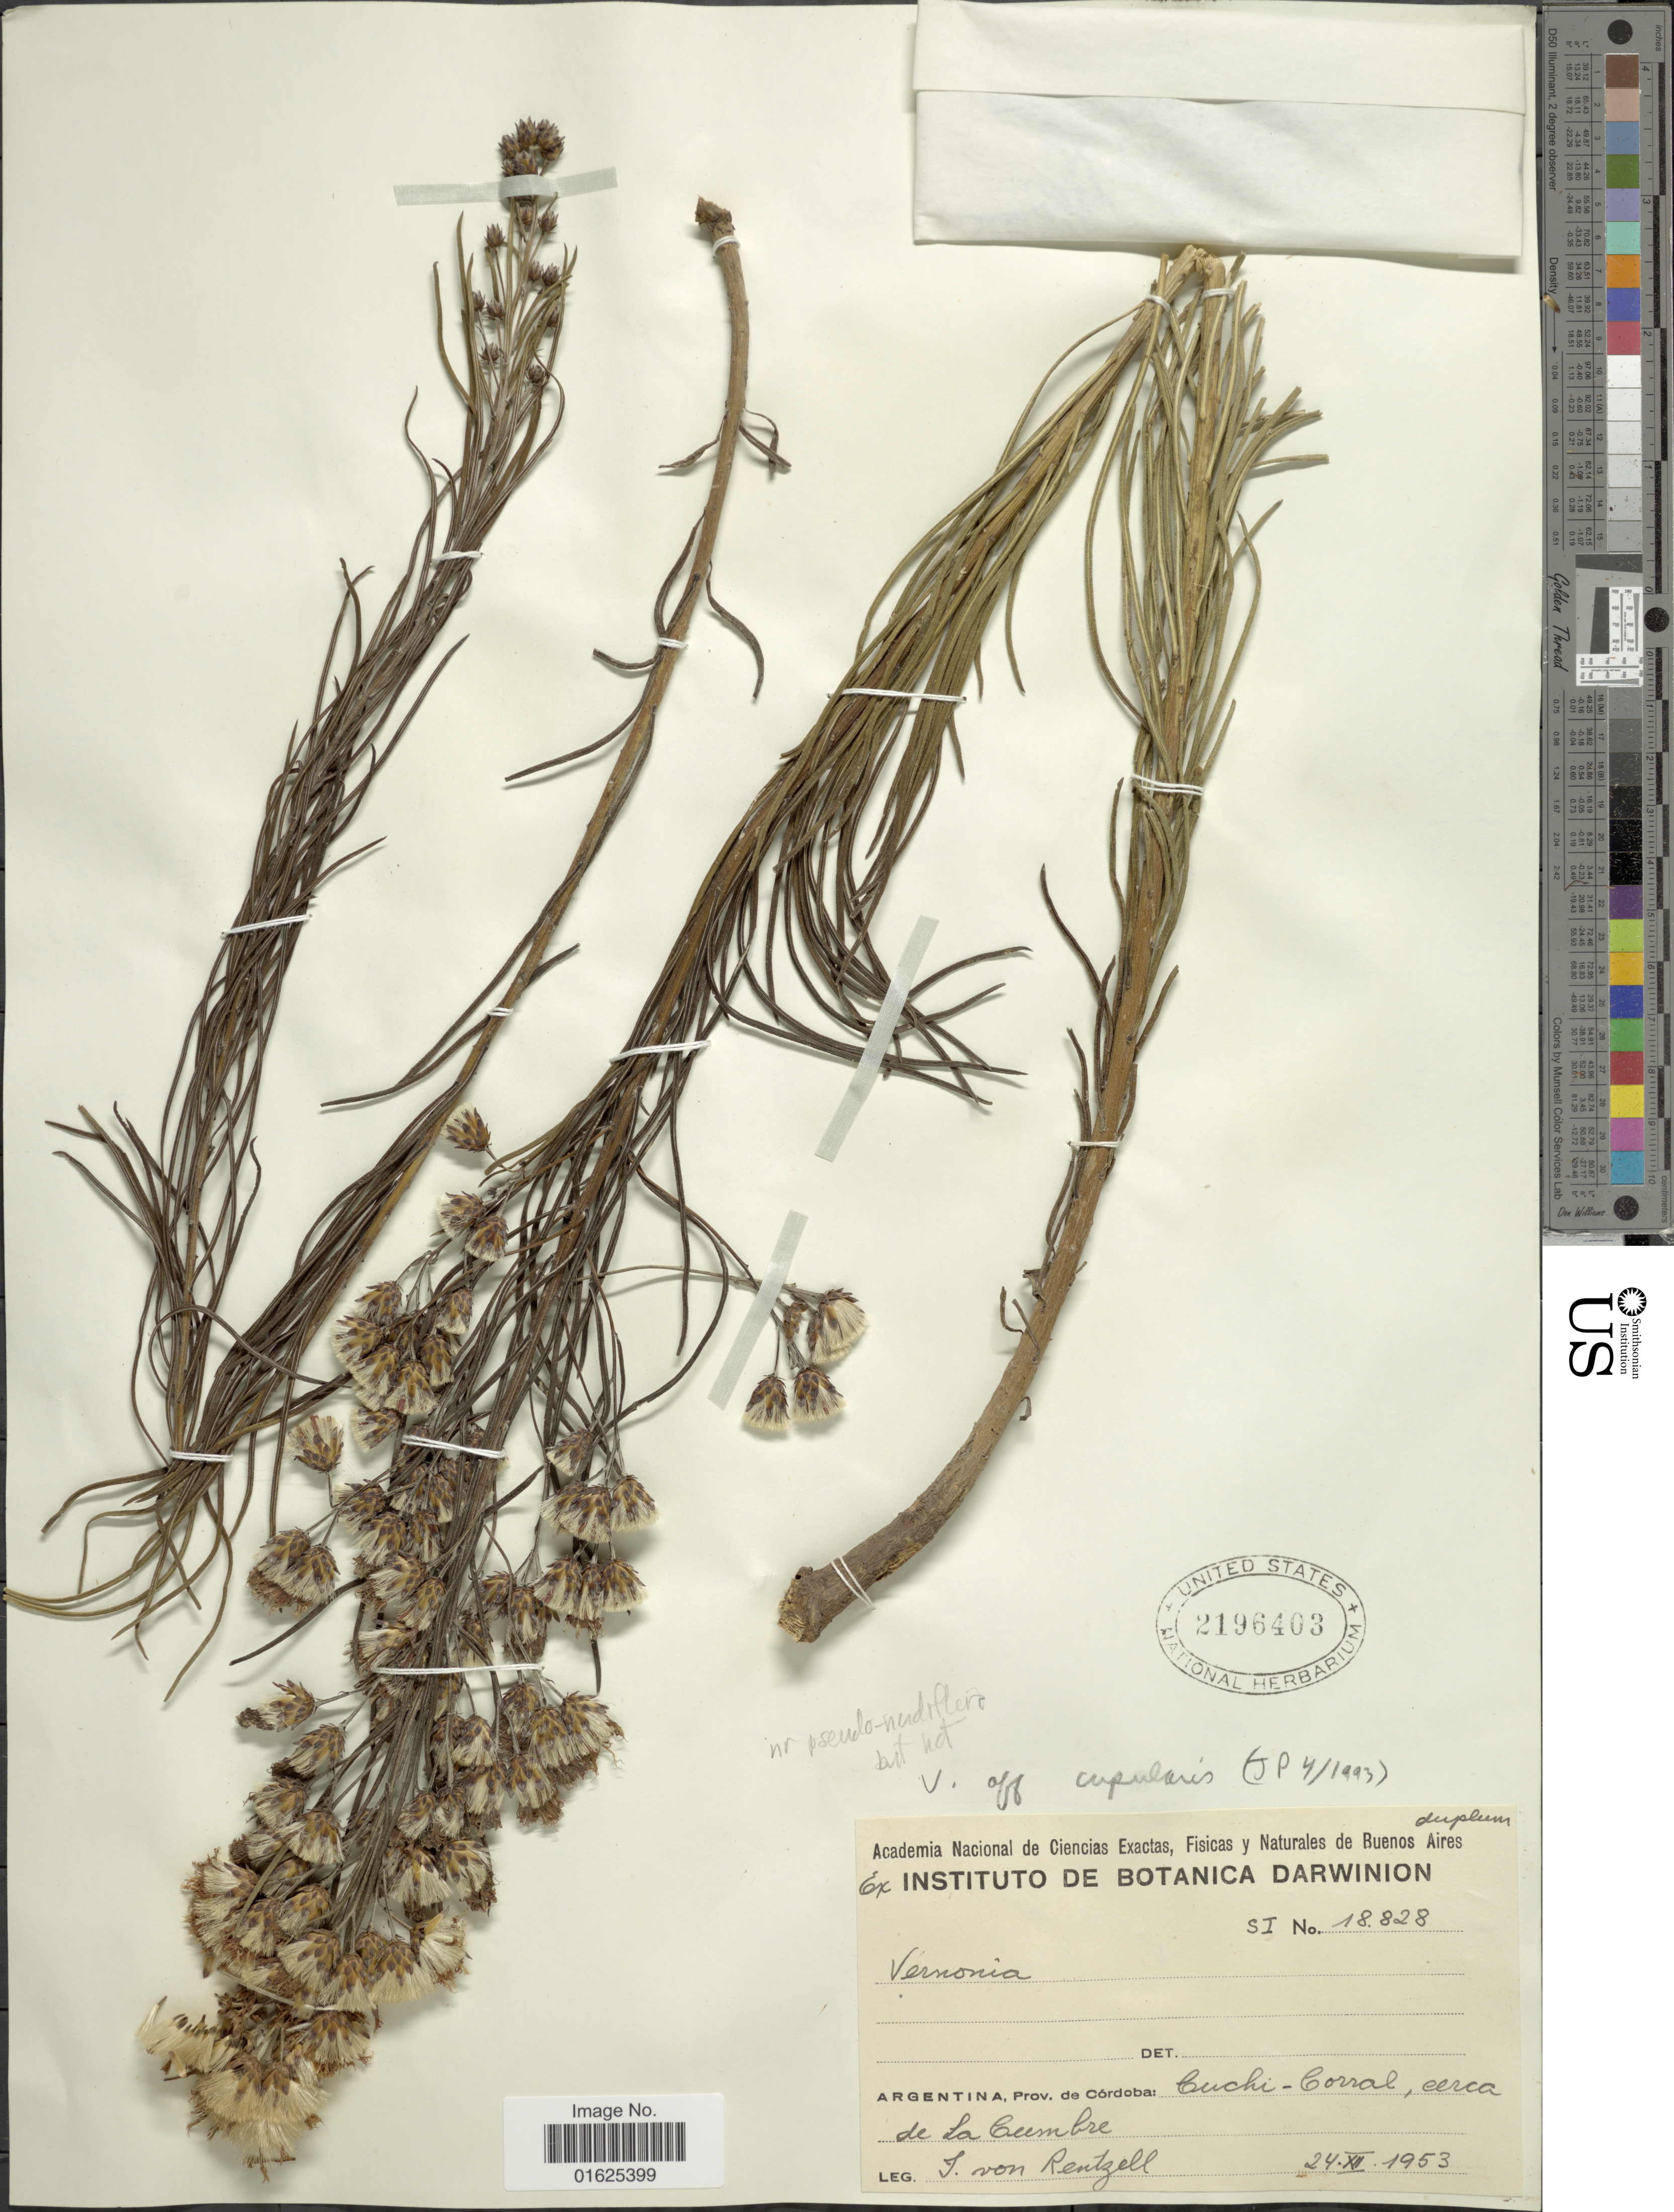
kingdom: Plantae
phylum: Tracheophyta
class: Magnoliopsida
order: Asterales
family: Asteraceae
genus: Vernonanthura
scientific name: Vernonanthura pseudo-nudiflora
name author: (Hieron.) H. Rob.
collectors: I. von Rentzell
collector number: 18828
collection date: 1953-12-24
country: Argentina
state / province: Cordoba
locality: Cuchi-Corral, cerca de la Cumbre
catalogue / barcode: US 2196403